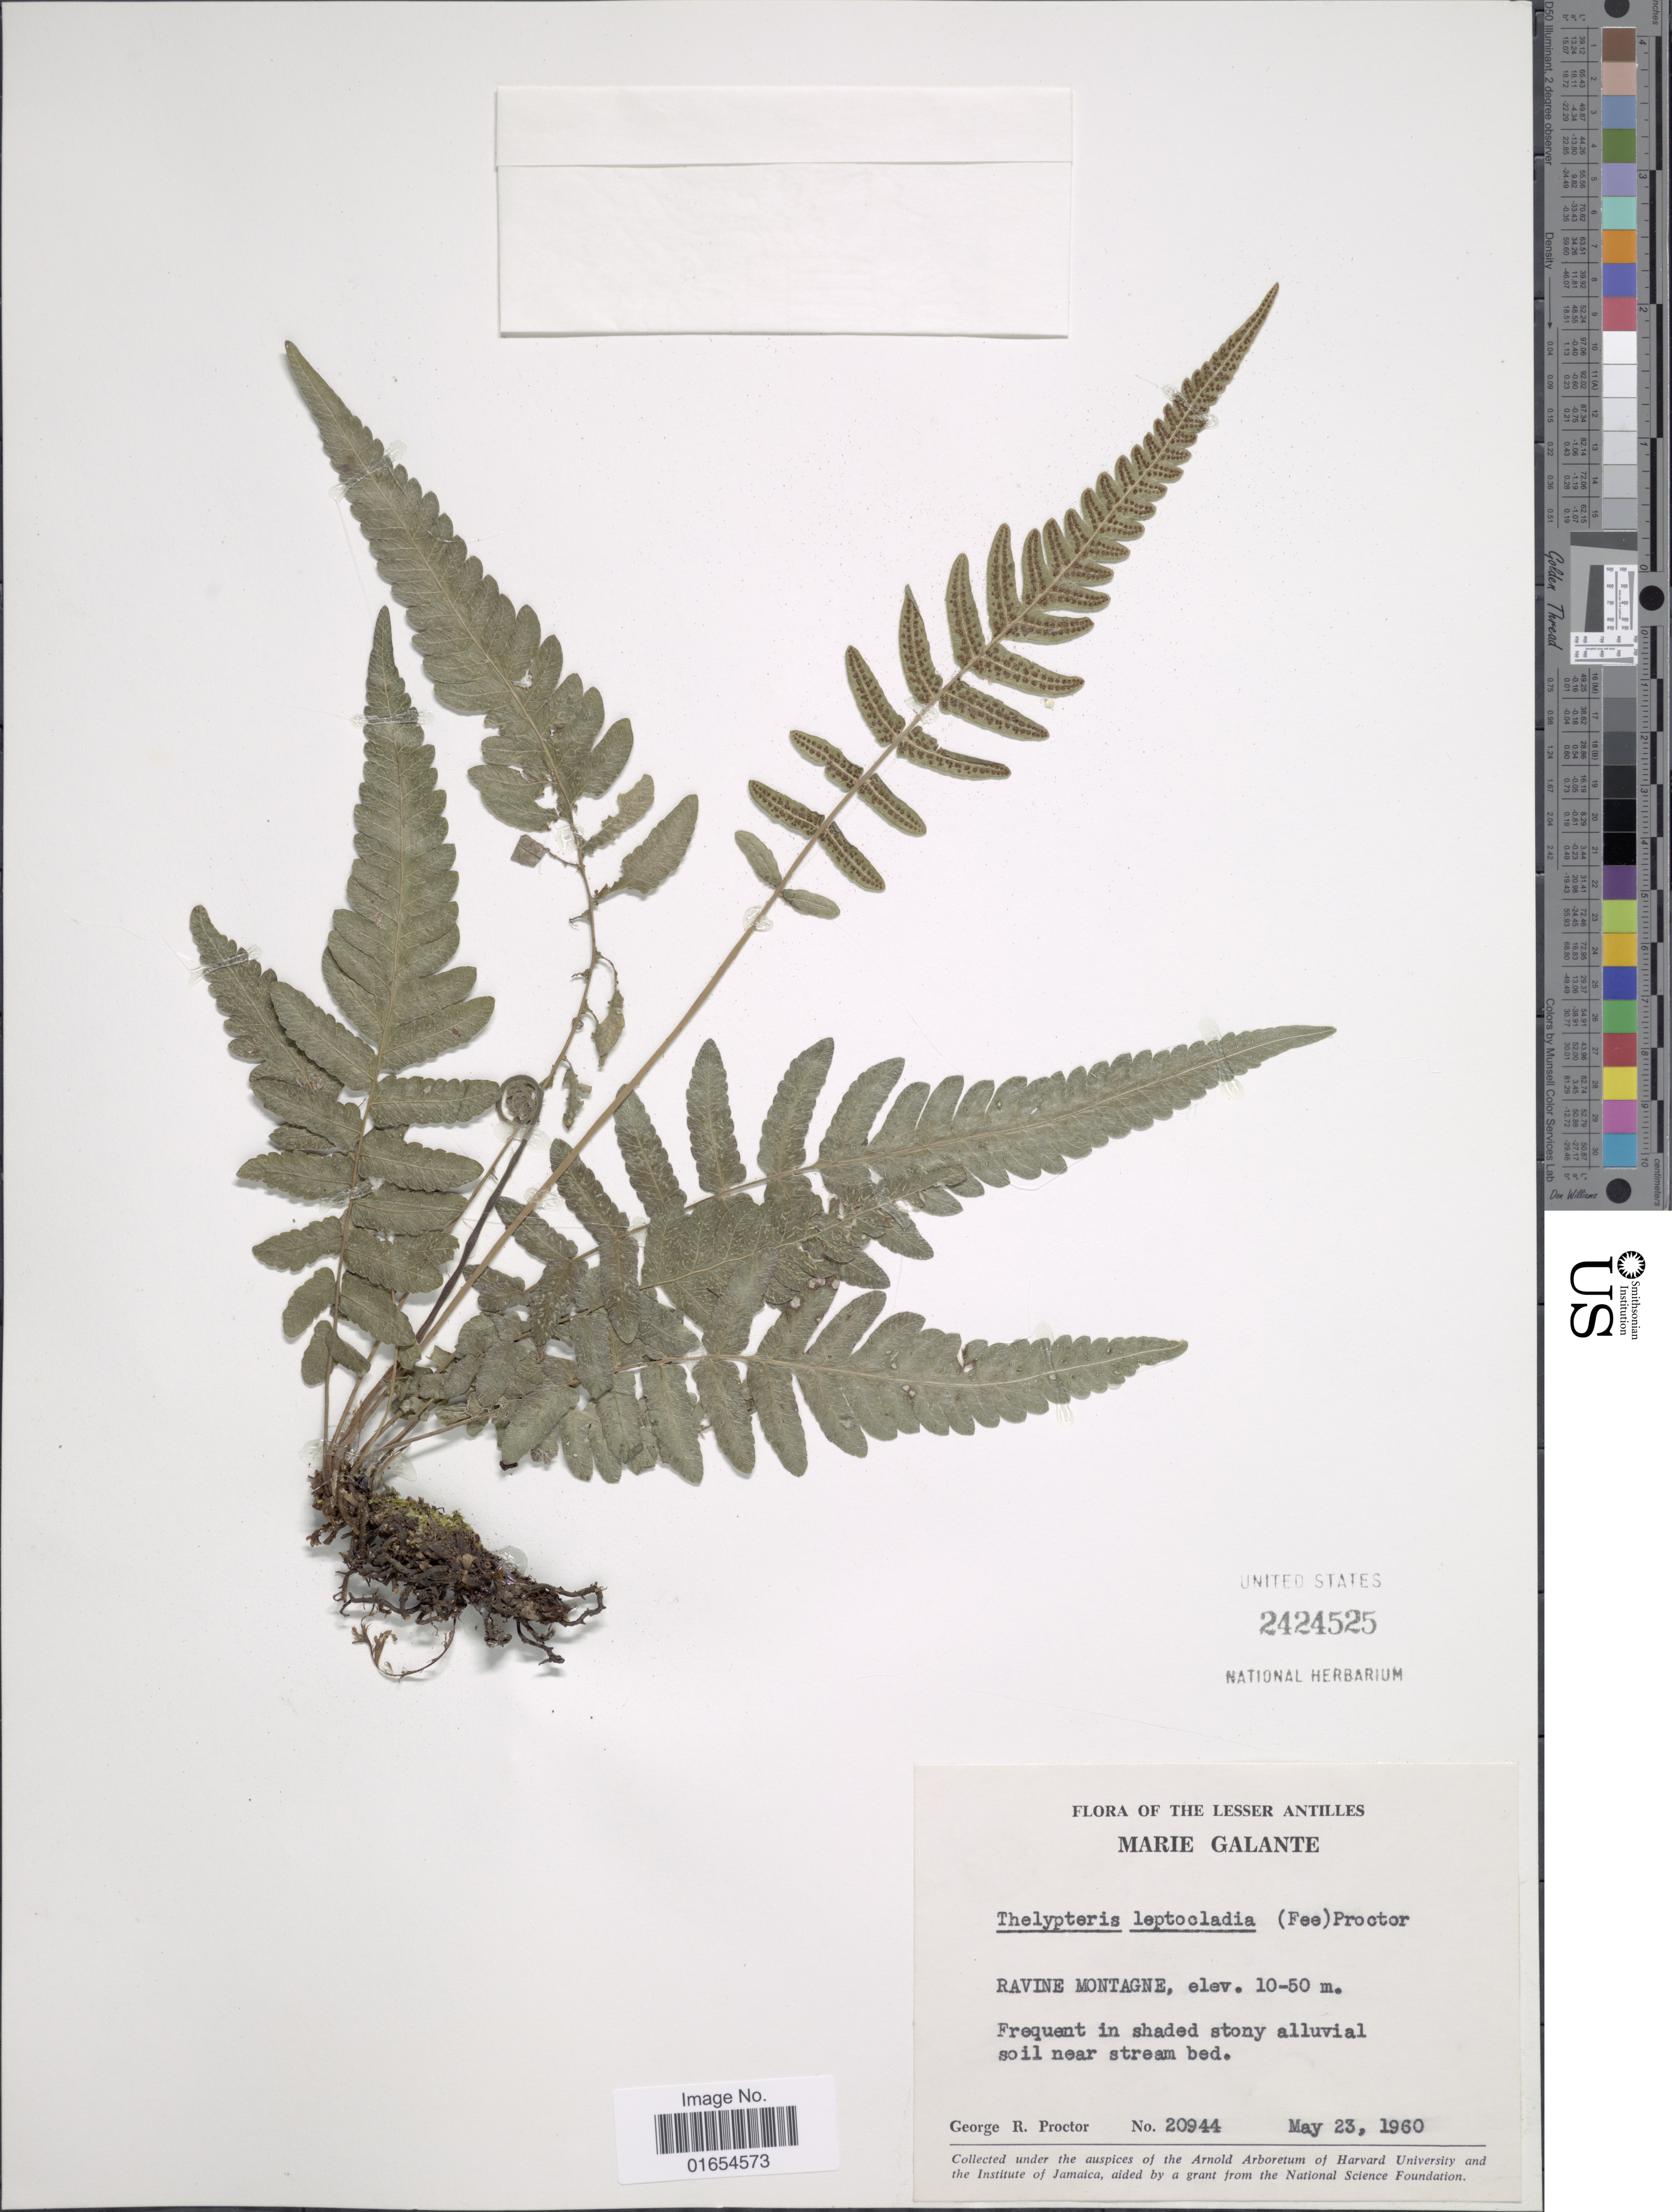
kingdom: Plantae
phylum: Tracheophyta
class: Polypodiopsida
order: Polypodiales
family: Thelypteridaceae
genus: Goniopteris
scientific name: Goniopteris leptocladia (Fée) comb. nov., ined 2015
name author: (Fée)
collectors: G. Proctor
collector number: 20944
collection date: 1960-05-23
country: Guadeloupe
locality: The Lesser Antilles, Marie Galante, Ravine Montagne, Frequent in shaded stony alluvial soil near stream bed.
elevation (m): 10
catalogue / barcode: US 2424525